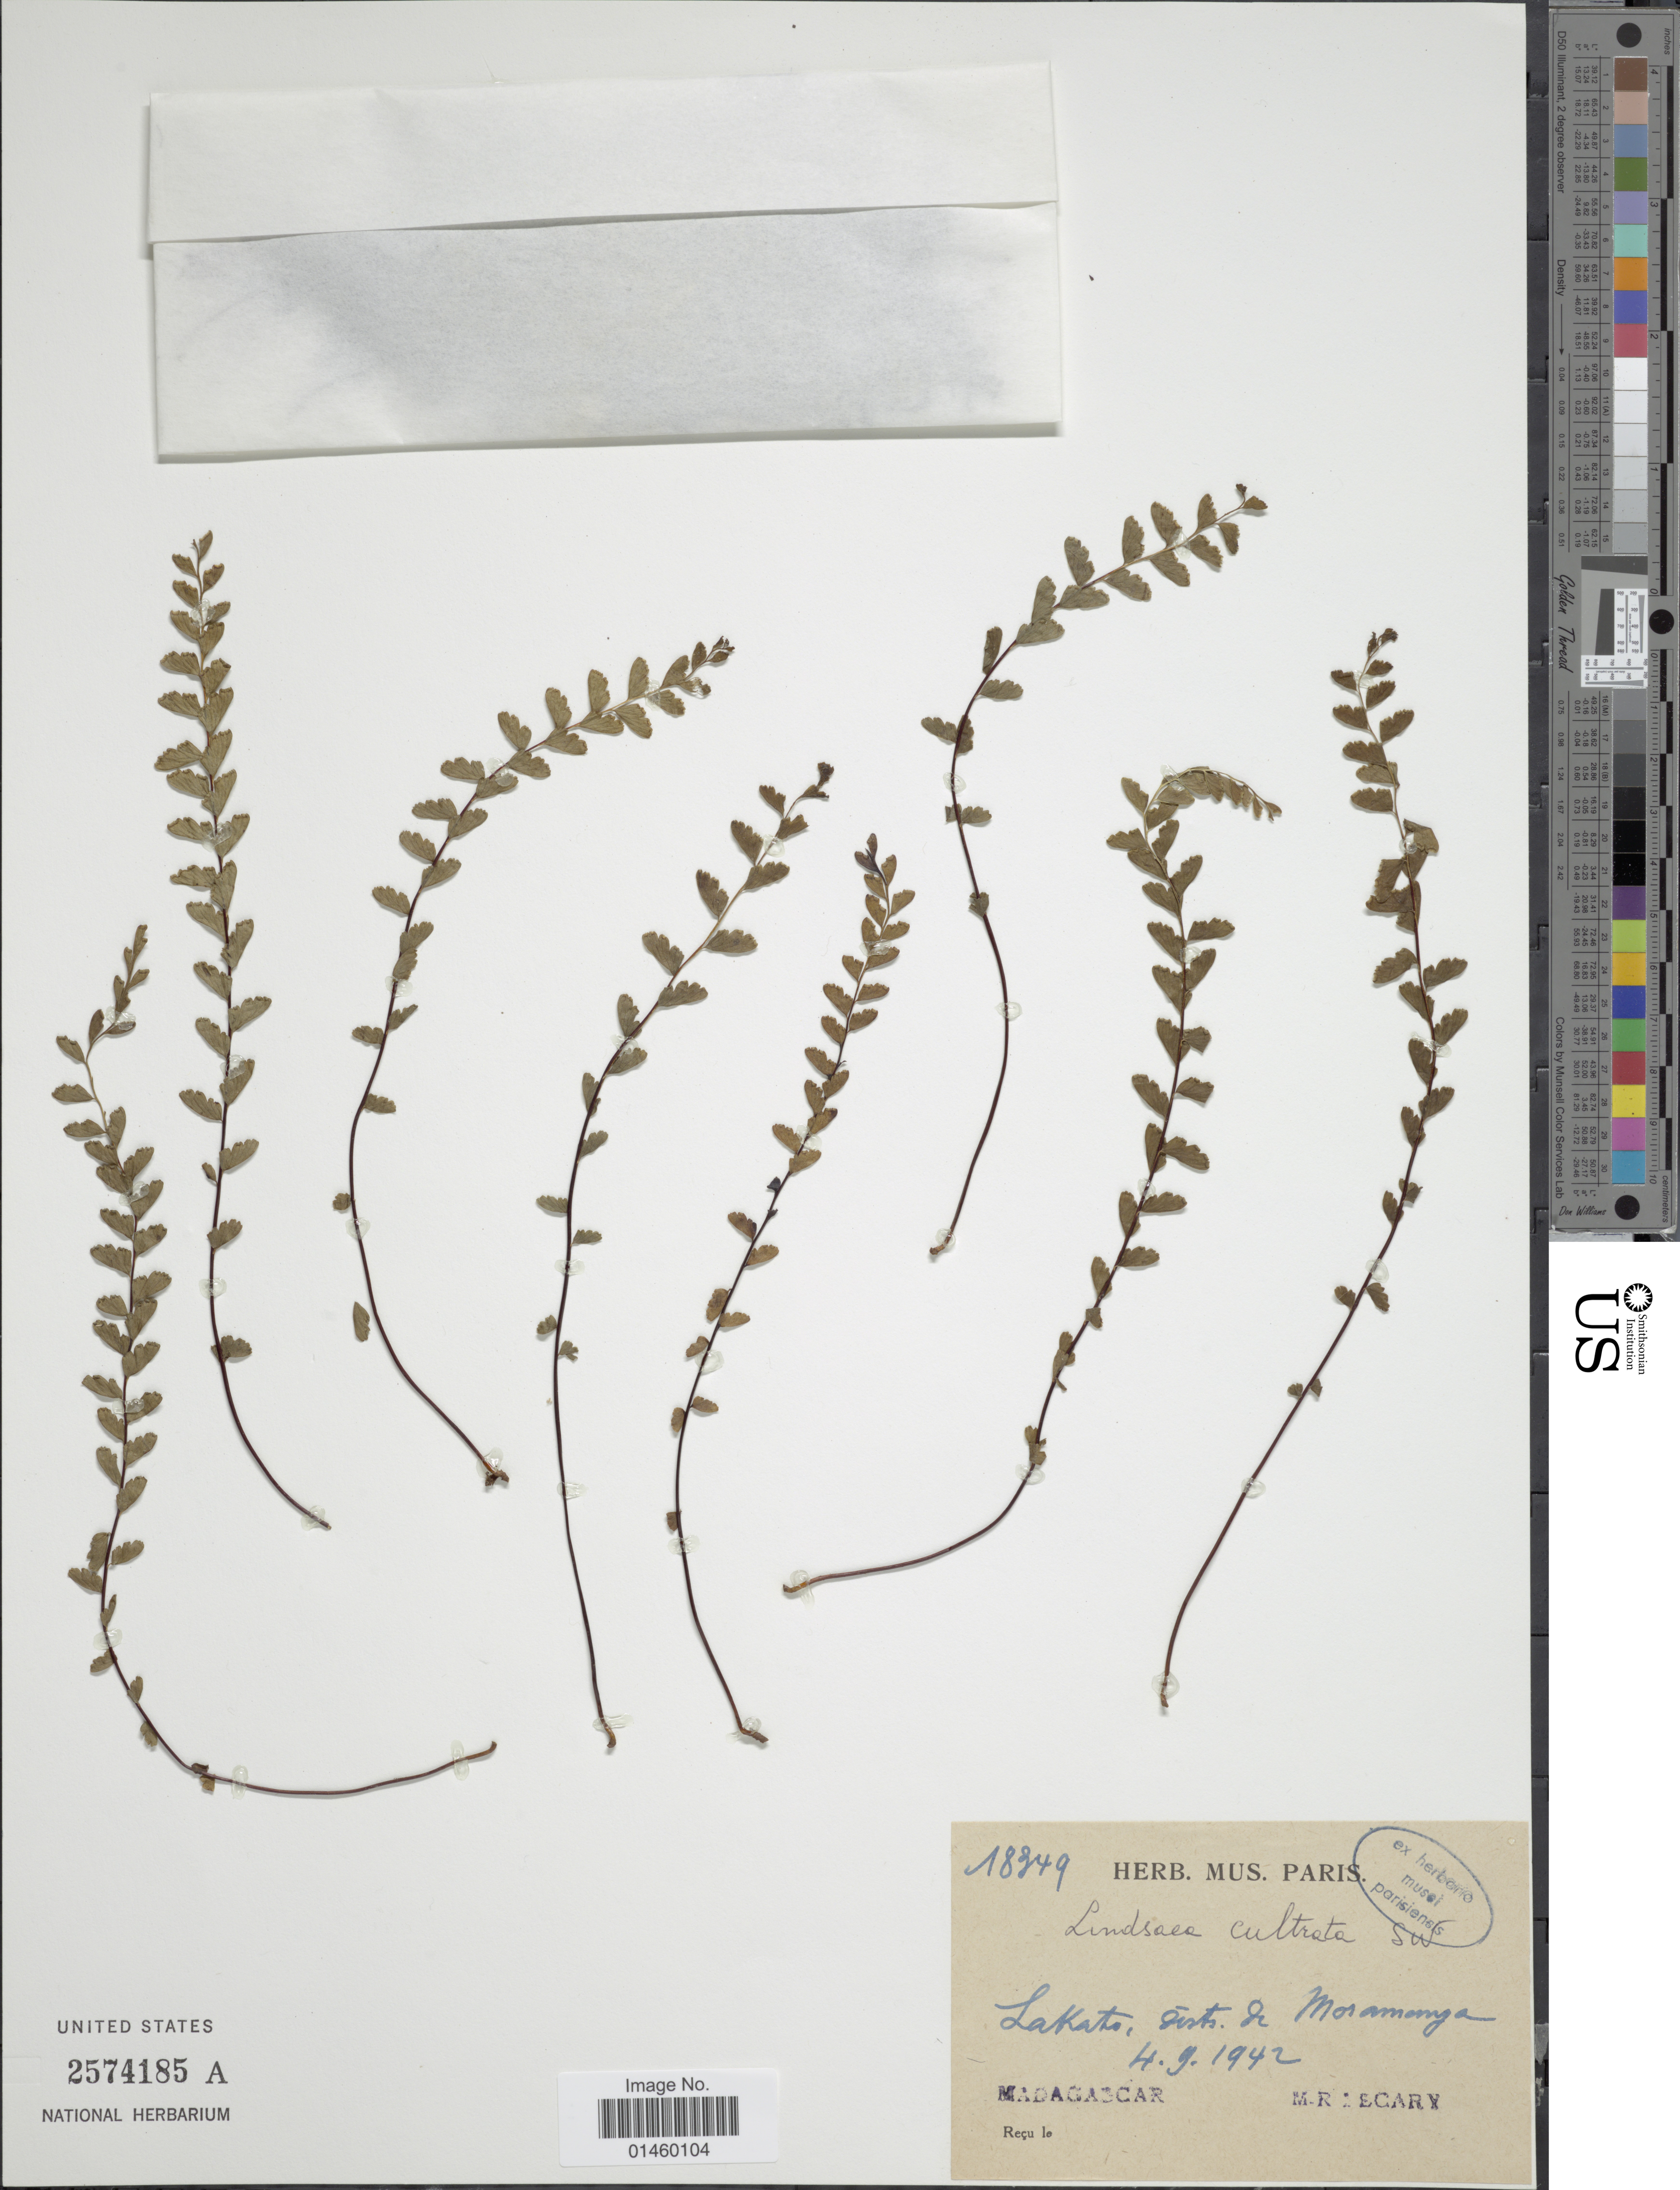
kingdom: Plantae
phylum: Tracheophyta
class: Polypodiopsida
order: Polypodiales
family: Lindsaeaceae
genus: Lindsaea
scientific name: Lindsaea odorata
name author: Roxb.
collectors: R. Decary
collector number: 18349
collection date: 1942-09-04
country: Madagascar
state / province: Alaotra Mangoro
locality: Lakato, Distr. de Moramanga [District of Moramanga]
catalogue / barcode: US 2574185A